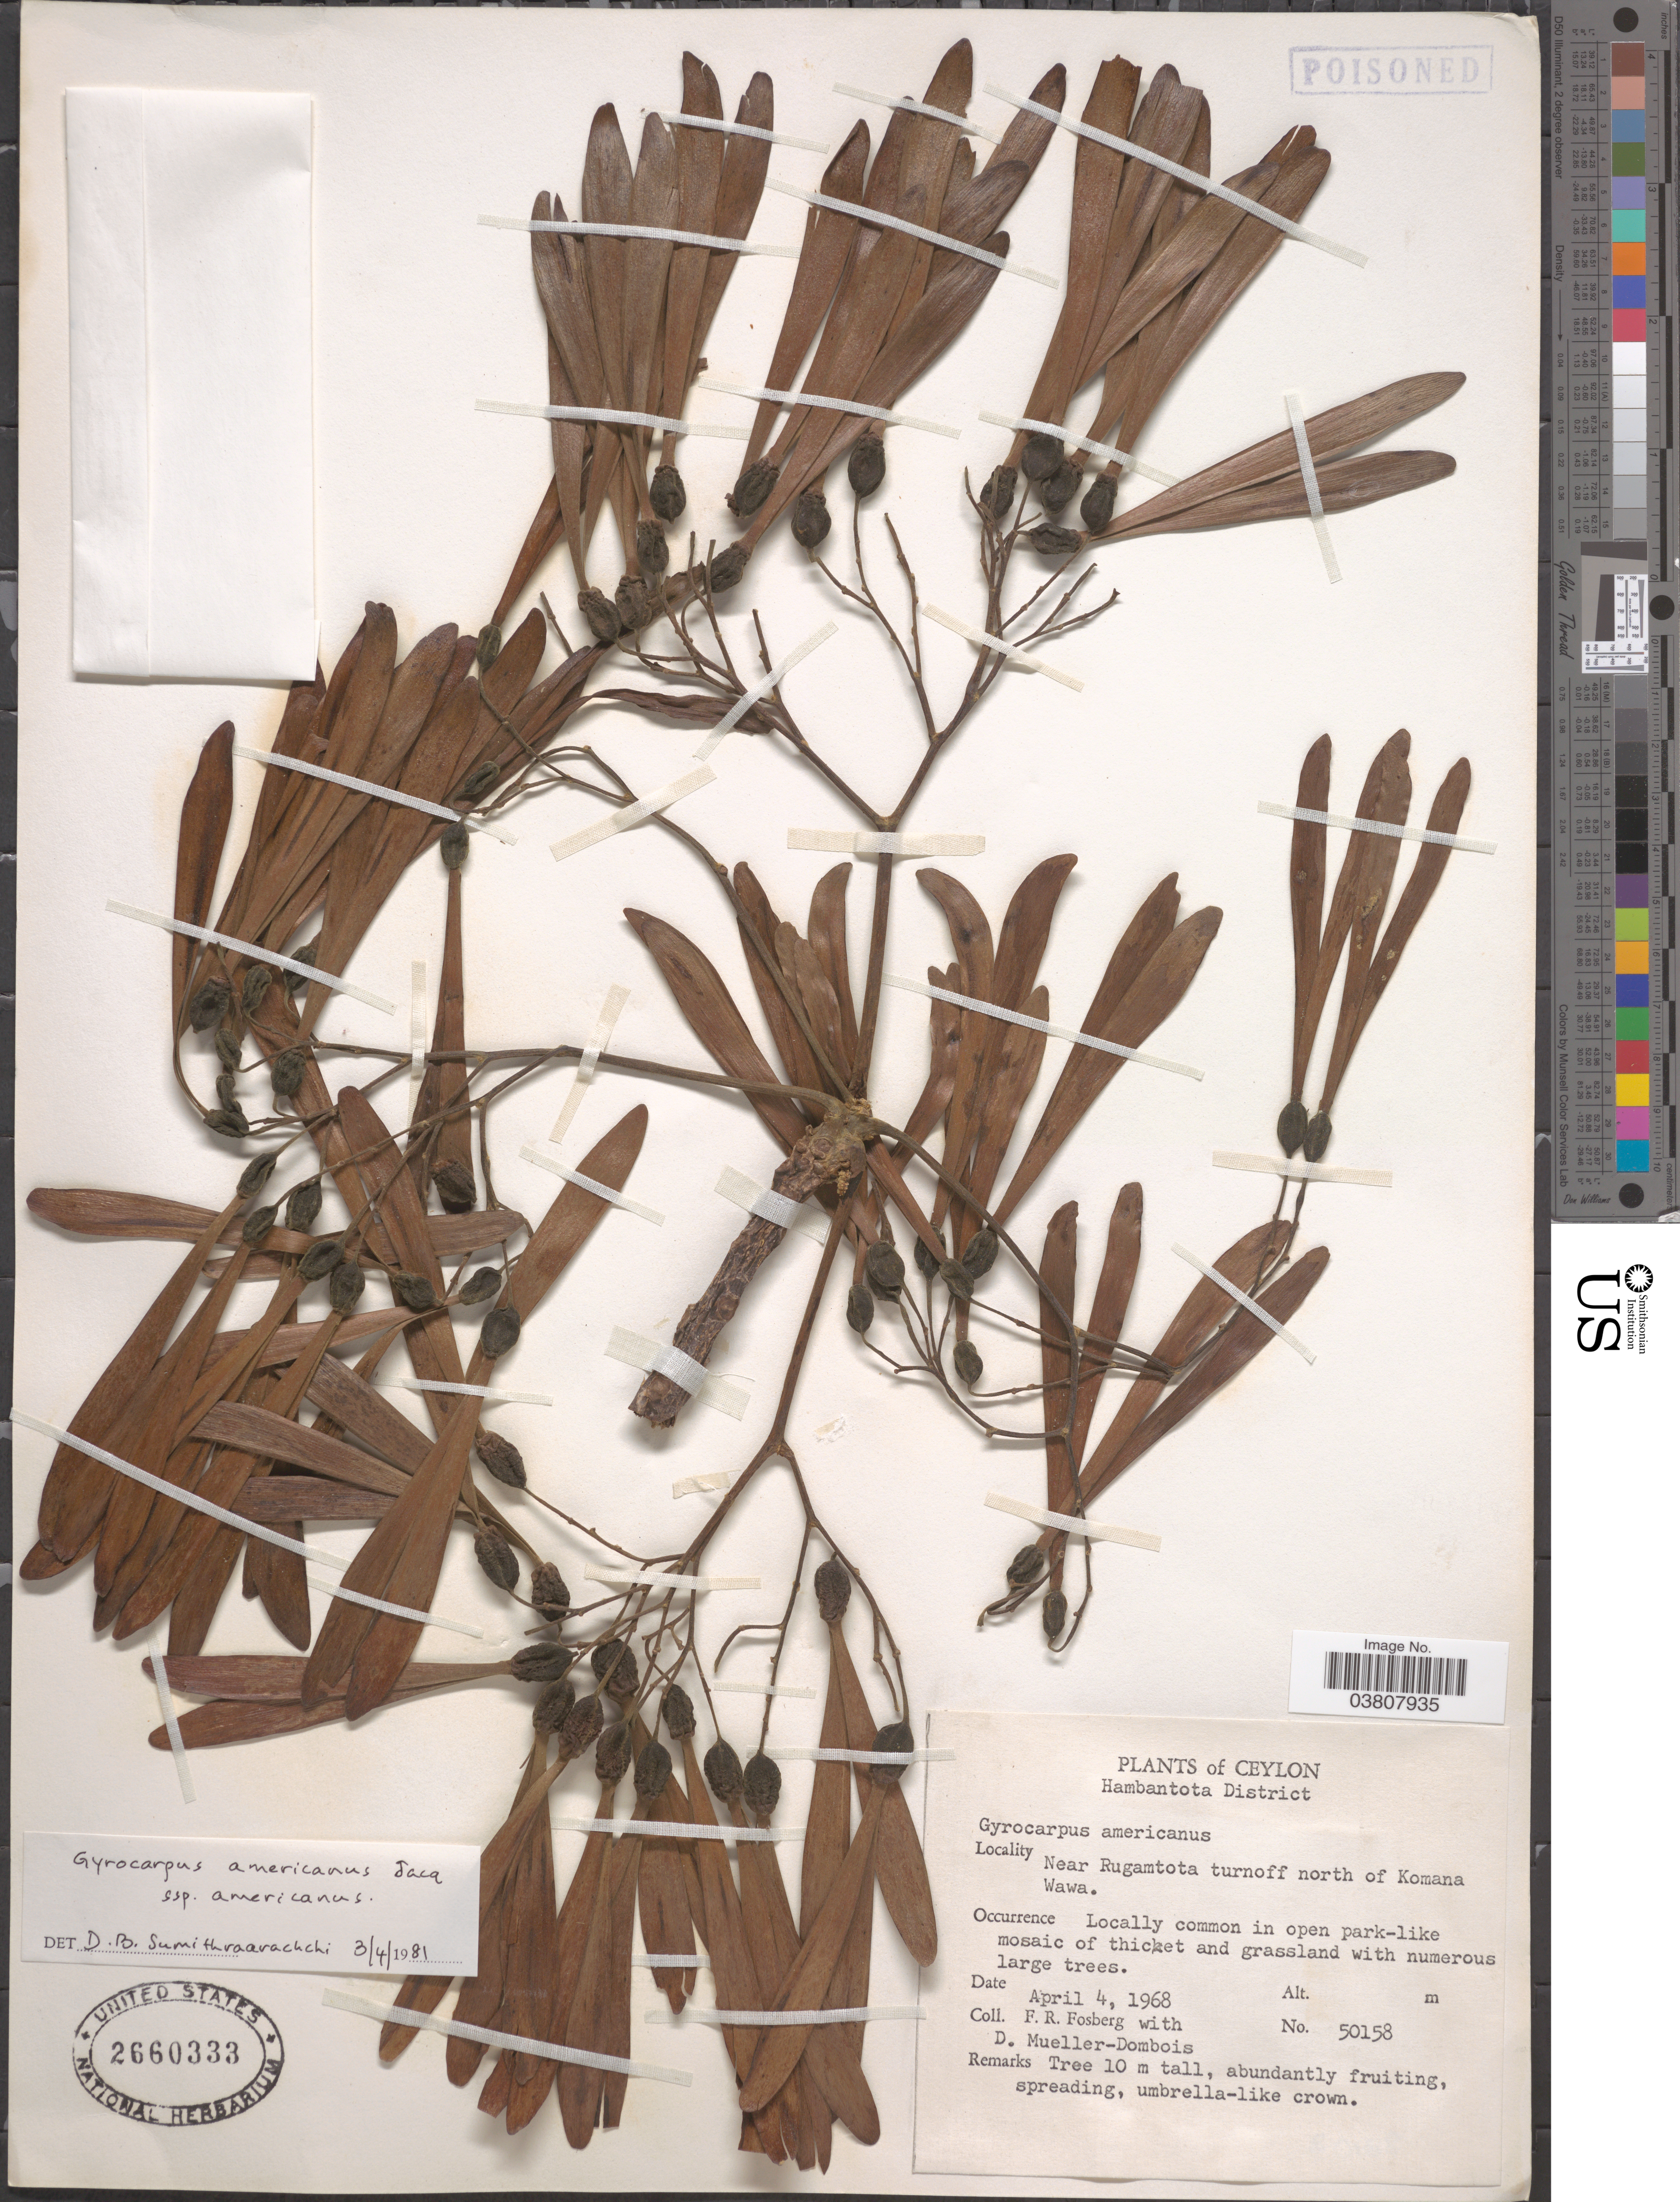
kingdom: Plantae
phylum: Tracheophyta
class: Magnoliopsida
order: Laurales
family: Hernandiaceae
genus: Gyrocarpus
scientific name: Gyrocarpus americanus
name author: Jacq.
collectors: F. R. Fosberg & D. Mueller-Dombois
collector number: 50158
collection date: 1968-04-04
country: Sri Lanka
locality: Ceylon. Hambantota District. Near Rugamtota turnoff north of Komana Wawa.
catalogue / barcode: US 2660333